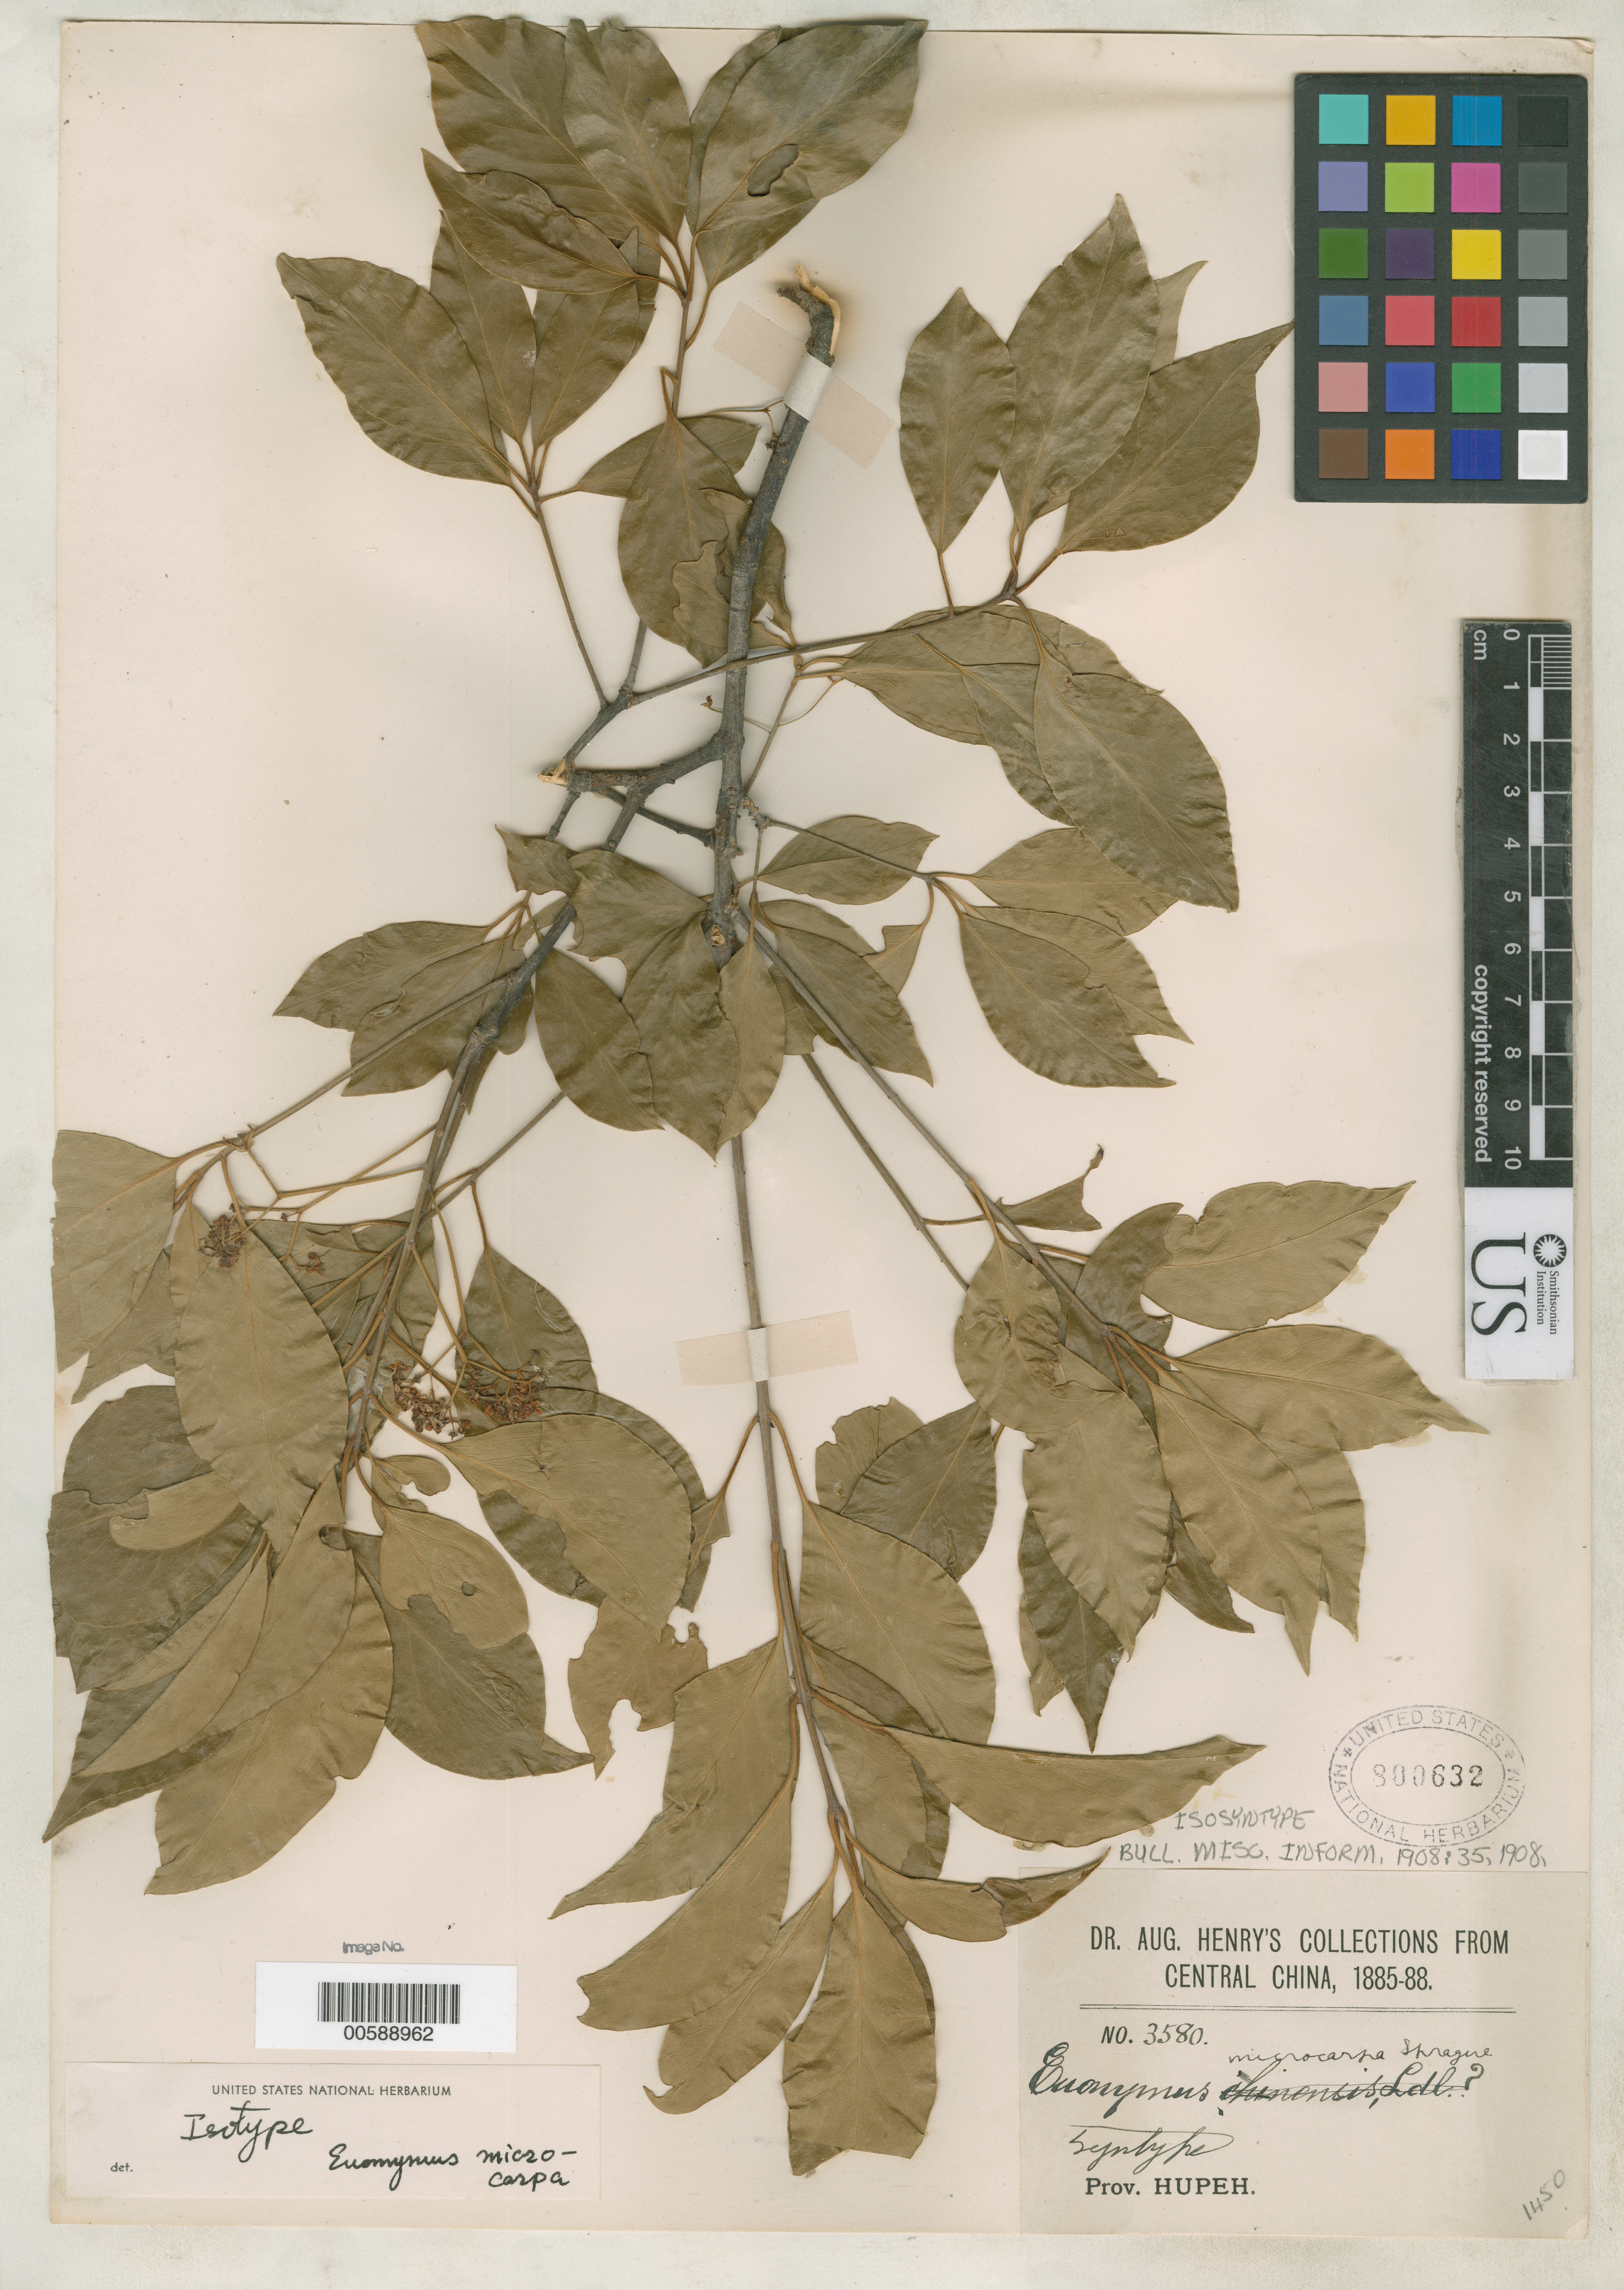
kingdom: Plantae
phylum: Tracheophyta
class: Magnoliopsida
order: Celastrales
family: Celastraceae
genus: Euonymus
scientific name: Euonymus microcarpus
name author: Sprague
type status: Isosyntype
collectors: A. Henry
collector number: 3580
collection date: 1885/1888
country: China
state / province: Hubei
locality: Central China. Prov. Hupeh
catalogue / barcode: US 800632